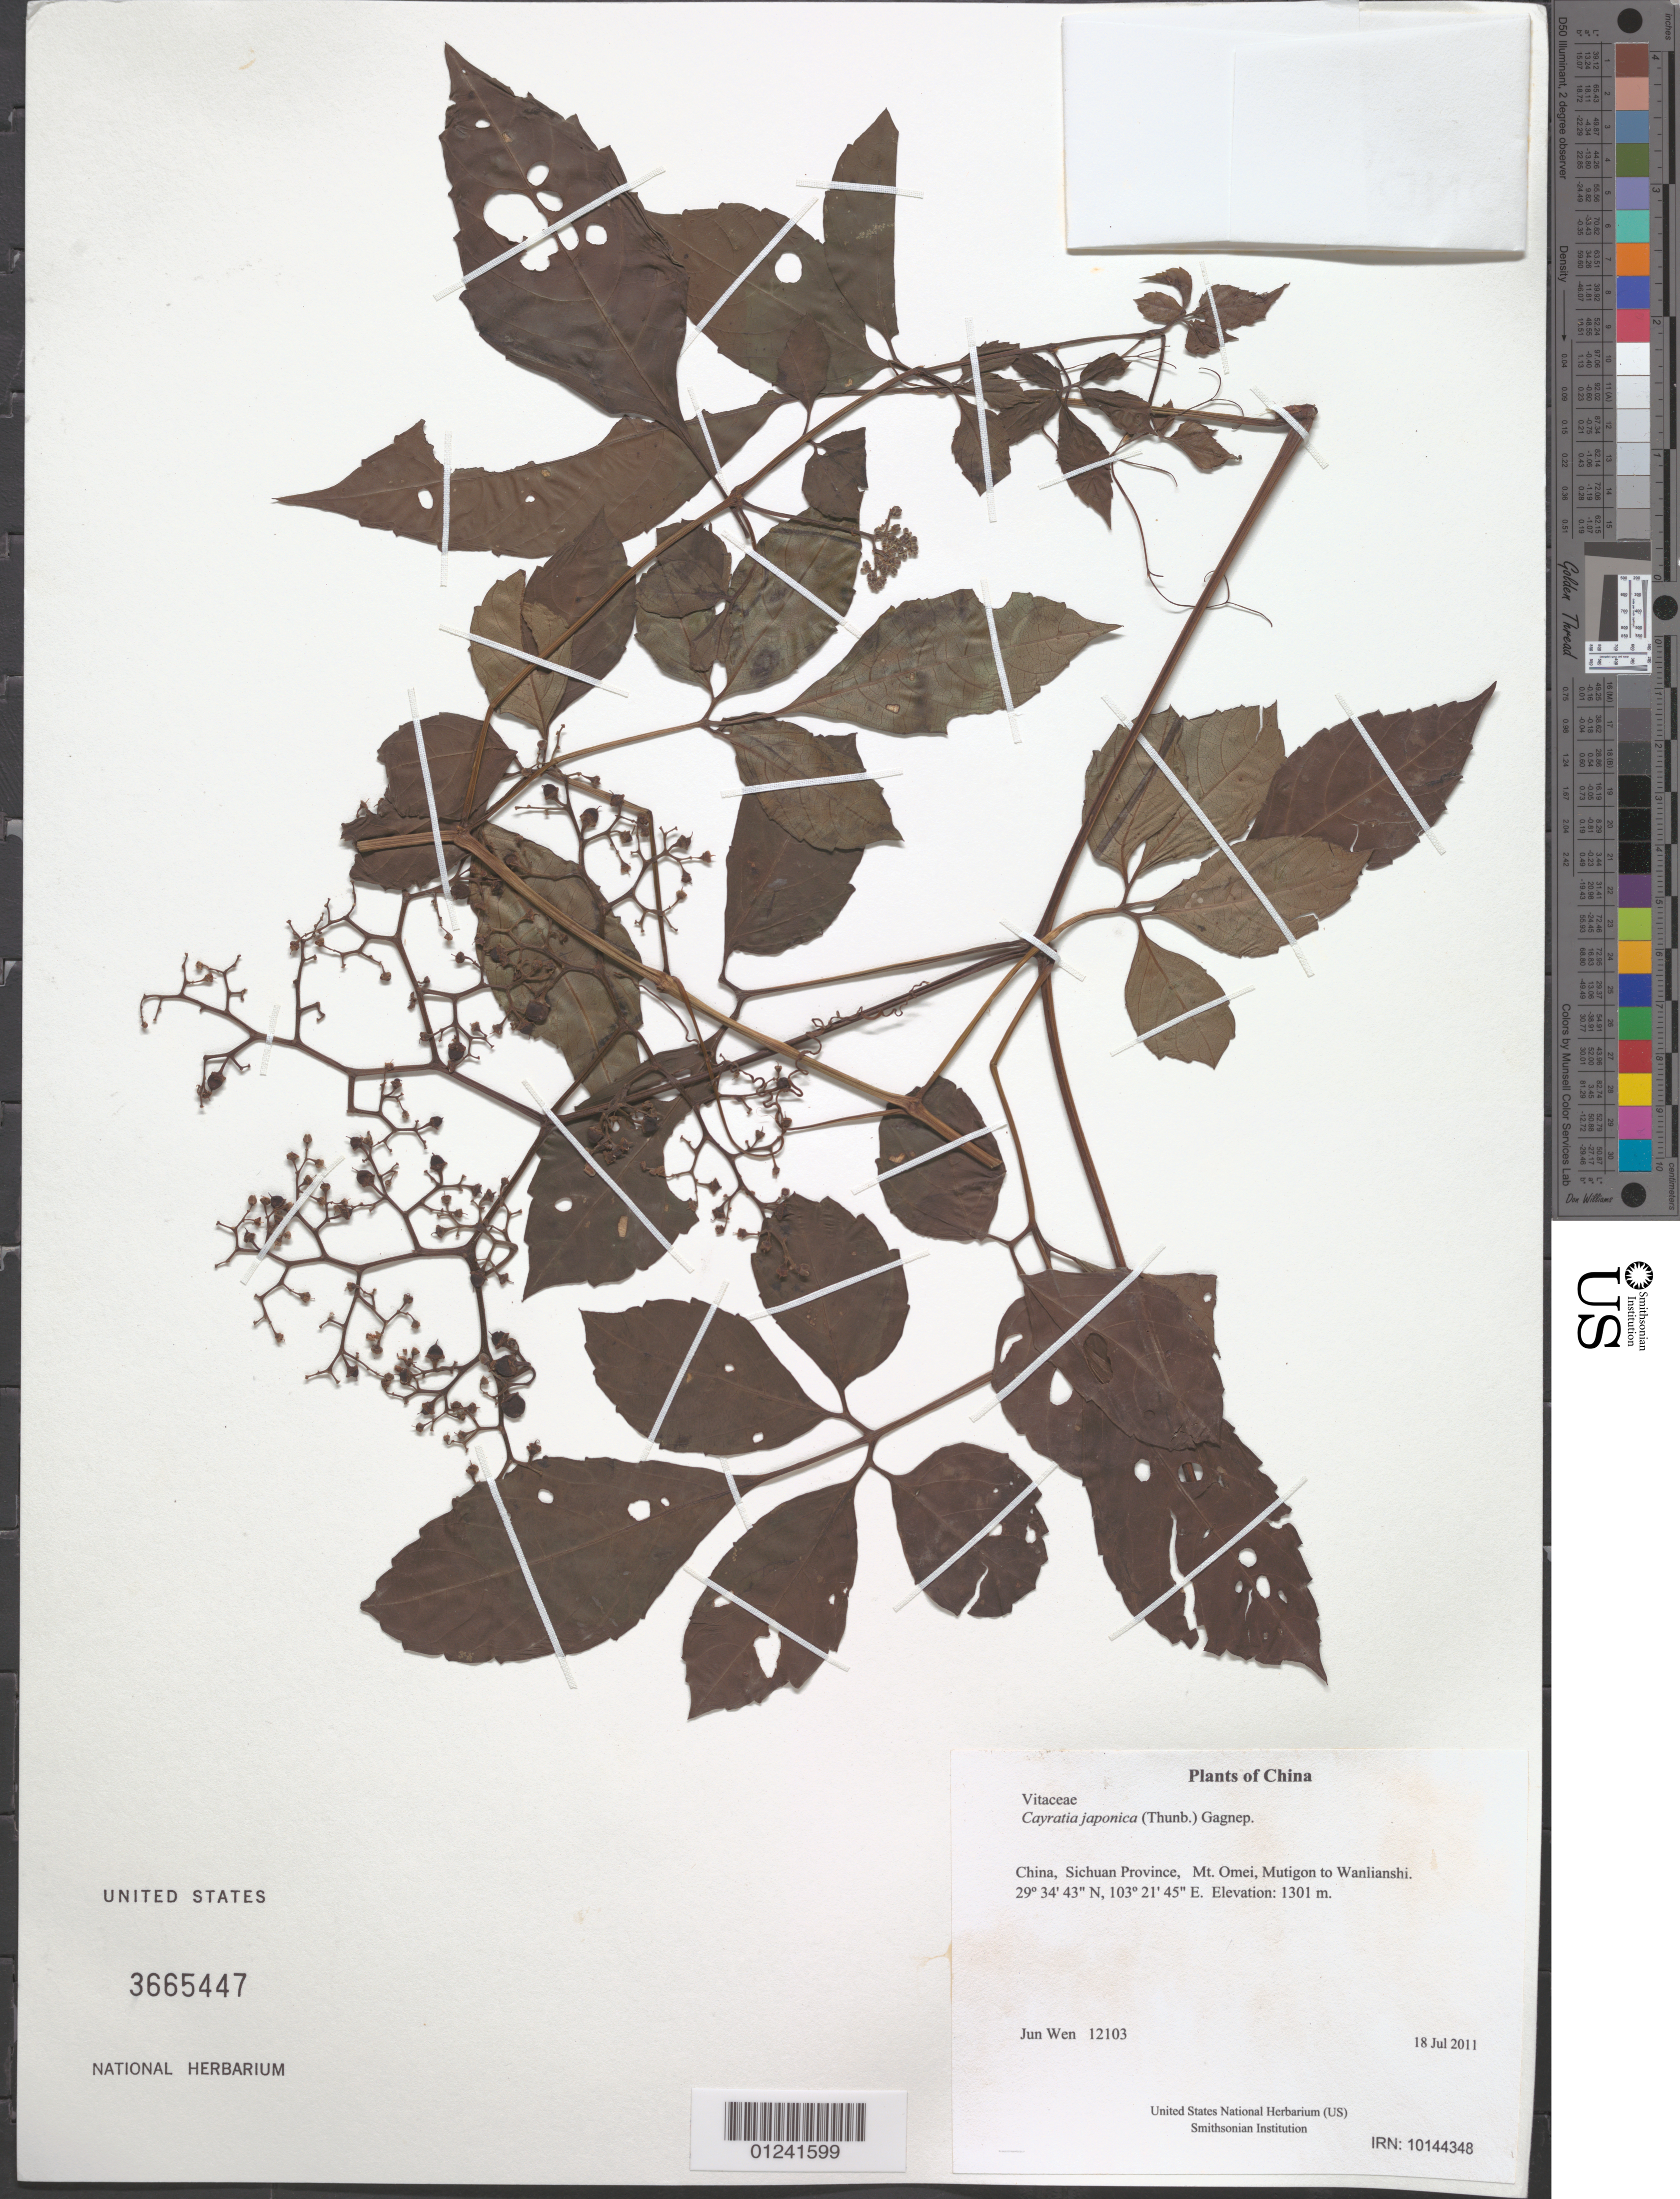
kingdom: Plantae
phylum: Tracheophyta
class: Magnoliopsida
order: Vitales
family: Vitaceae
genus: Causonis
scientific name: Causonis japonica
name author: (Thunb.) Raf.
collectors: J. Wen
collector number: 12103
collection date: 2011-07-18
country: China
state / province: Sichuan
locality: Mt. Omei, Mutigon to Wanlianshi.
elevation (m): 1301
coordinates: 29 34 42.9 N, 103 21 45 E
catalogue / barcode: US 3665447